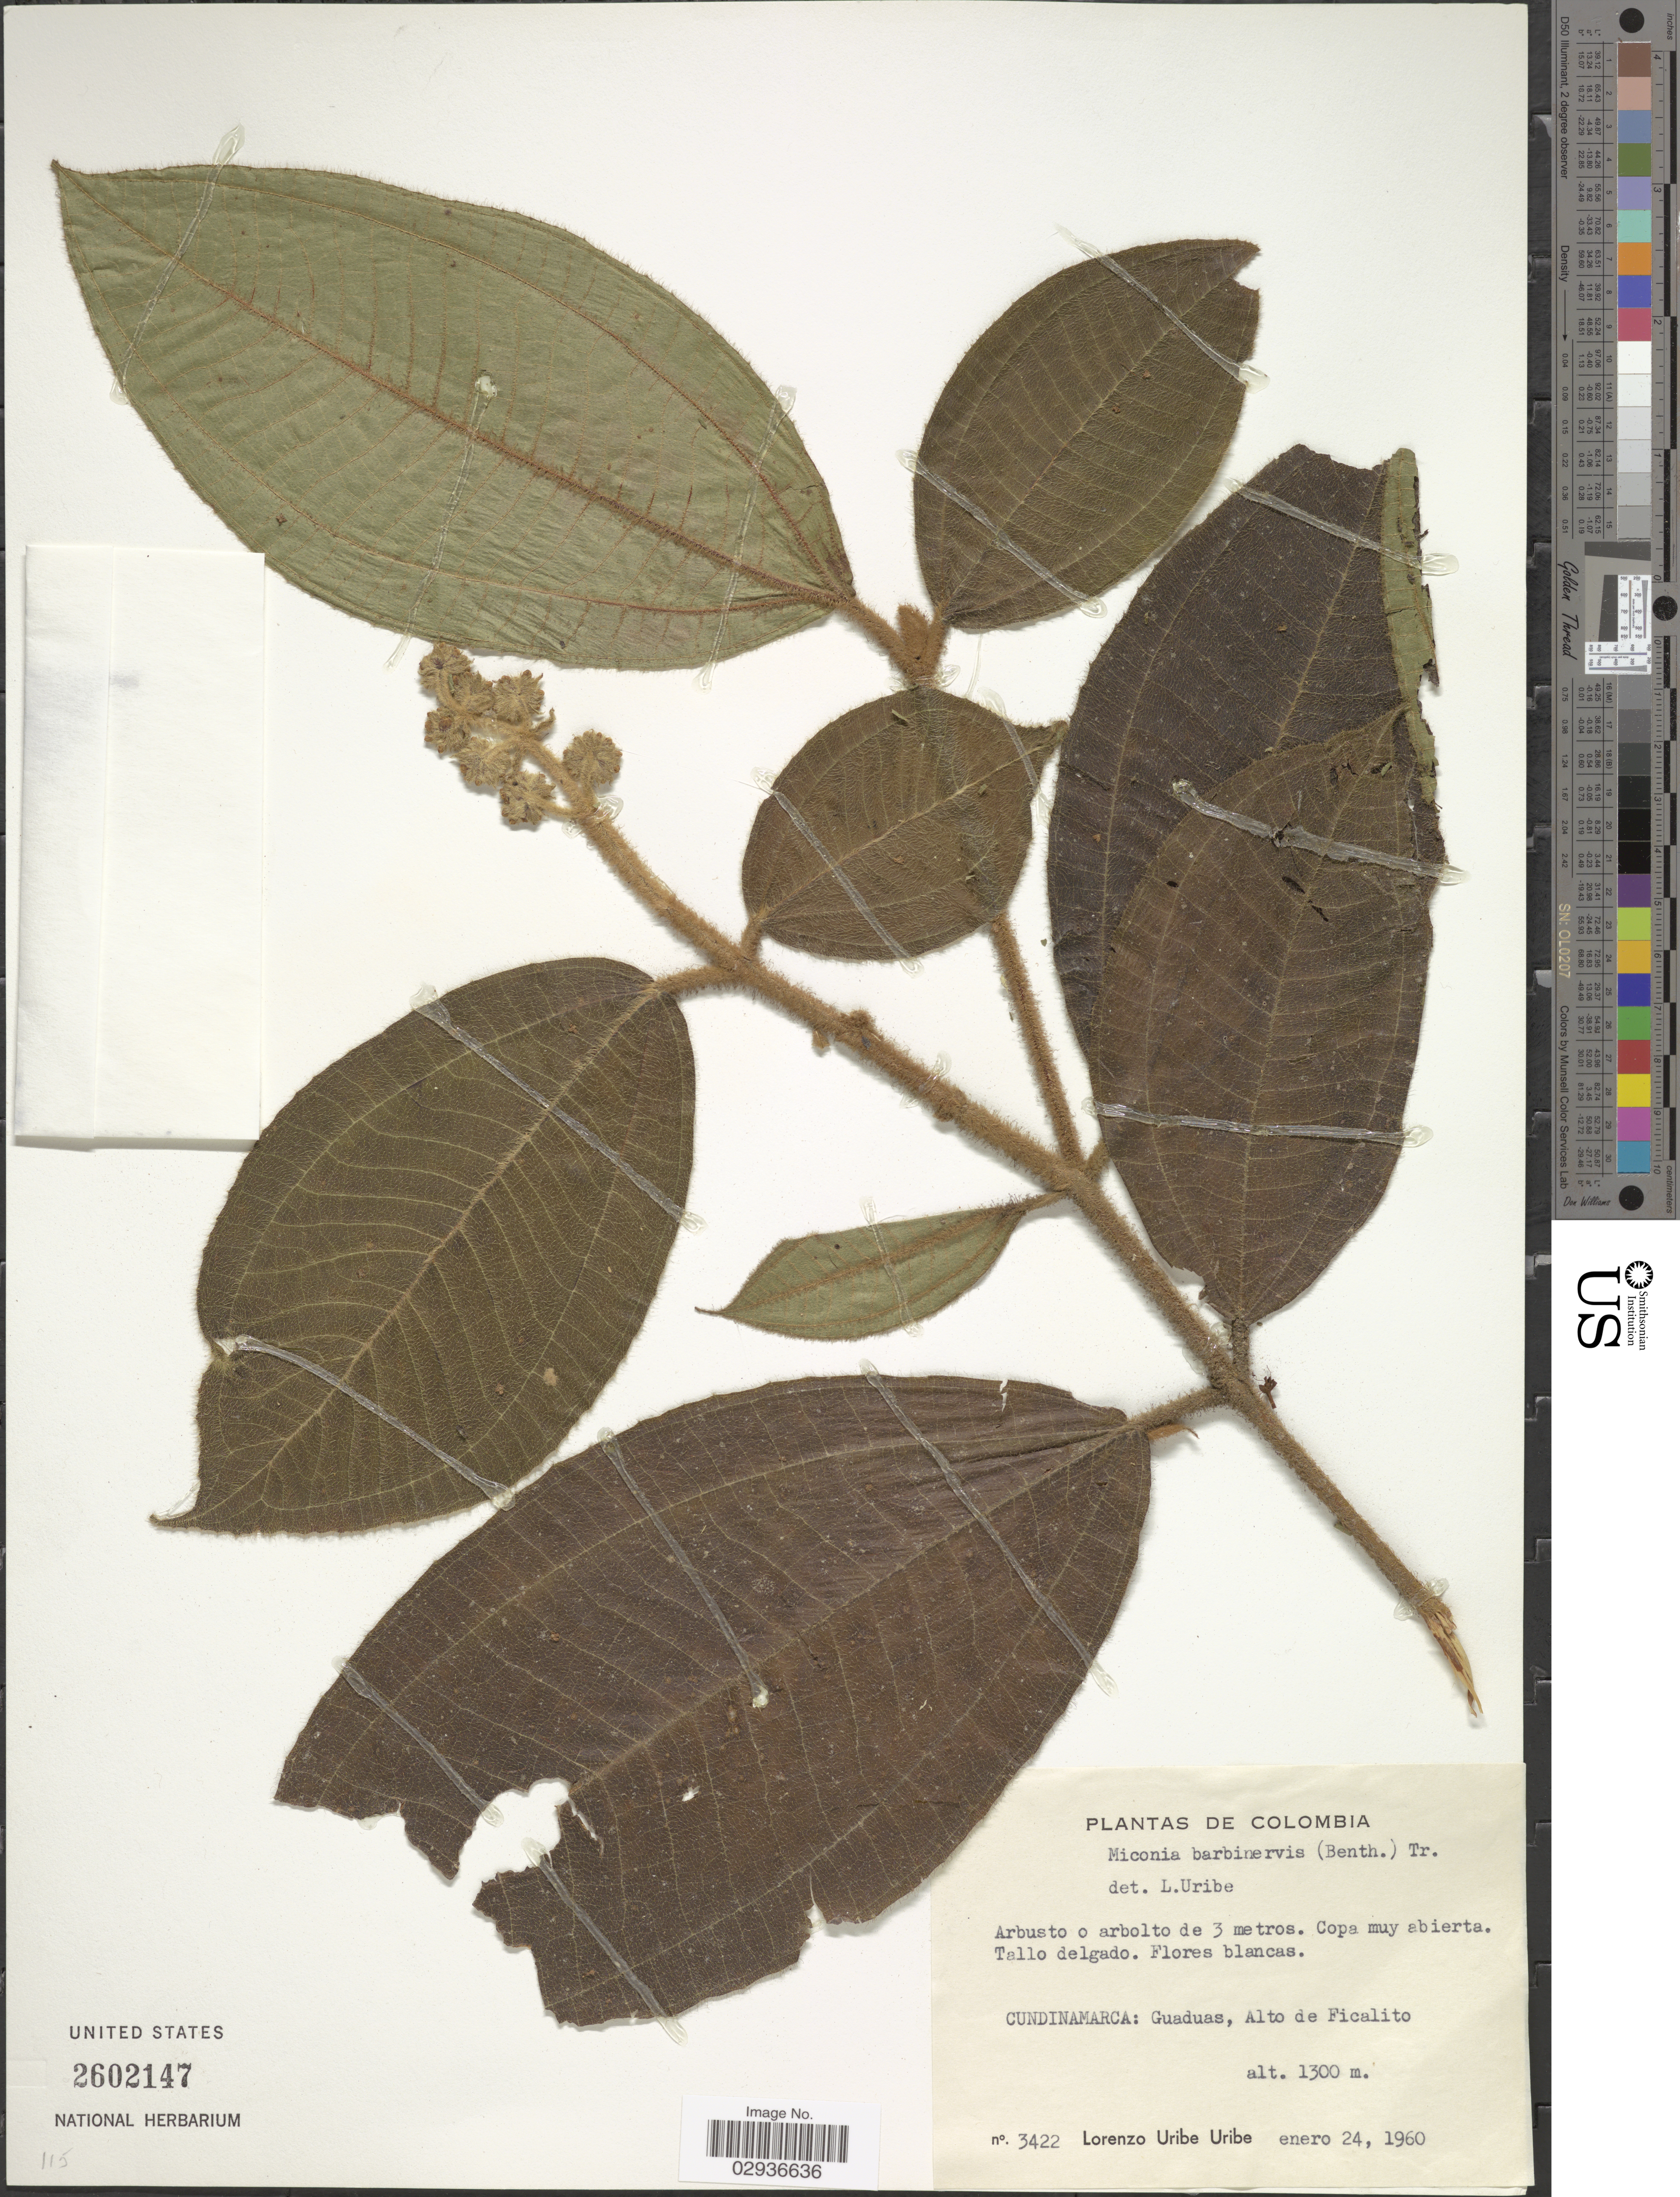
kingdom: Plantae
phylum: Tracheophyta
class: Magnoliopsida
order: Myrtales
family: Melastomataceae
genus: Miconia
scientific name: Miconia barbinervis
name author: (Benth.) Triana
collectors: L. Uribe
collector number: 3422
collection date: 1960-01-24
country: Colombia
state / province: Cundinamarca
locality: Guaduas, Alto de Ficalito.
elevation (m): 1300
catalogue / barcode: US 2602147